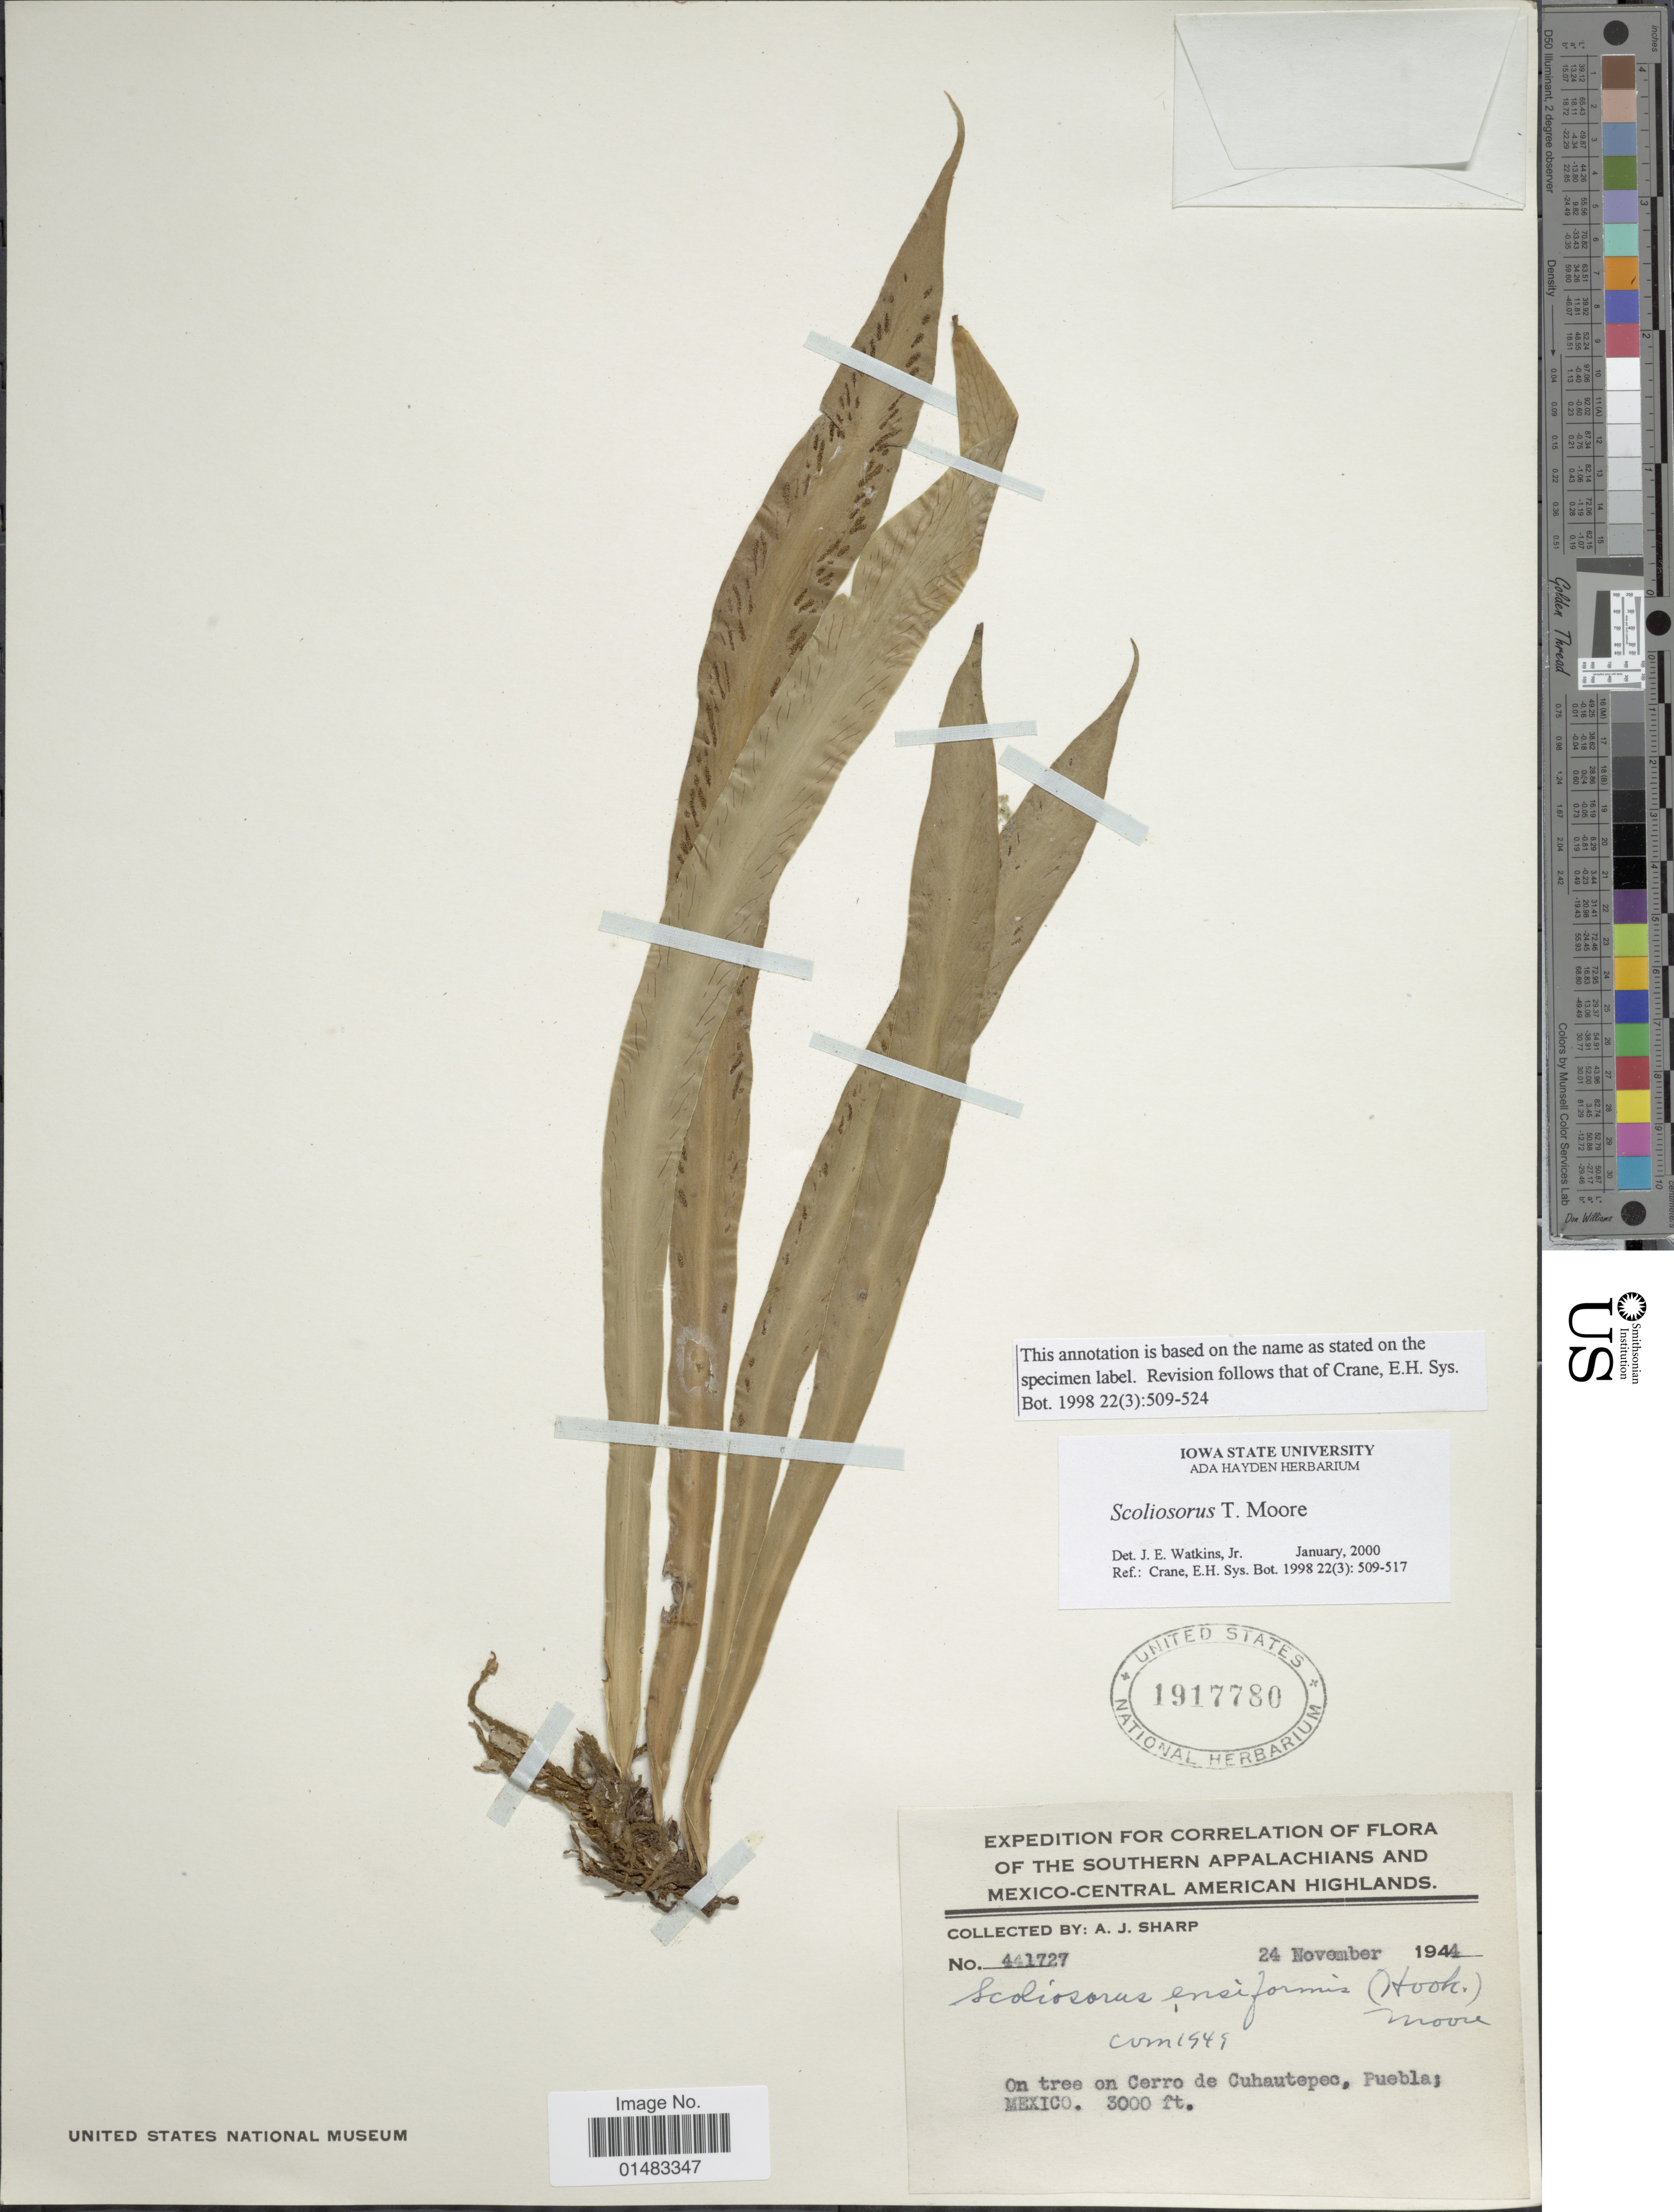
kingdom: Plantae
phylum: Tracheophyta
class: Polypodiopsida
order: Polypodiales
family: Pteridaceae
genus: Scoliosorus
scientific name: Scoliosorus ensiformis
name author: (Hook.) T. Moore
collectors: A. J. Sharp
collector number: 441727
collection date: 1944-11-24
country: Mexico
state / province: Puebla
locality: On tree on Cerro de Cuhuatepec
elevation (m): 914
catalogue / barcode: US 1917780